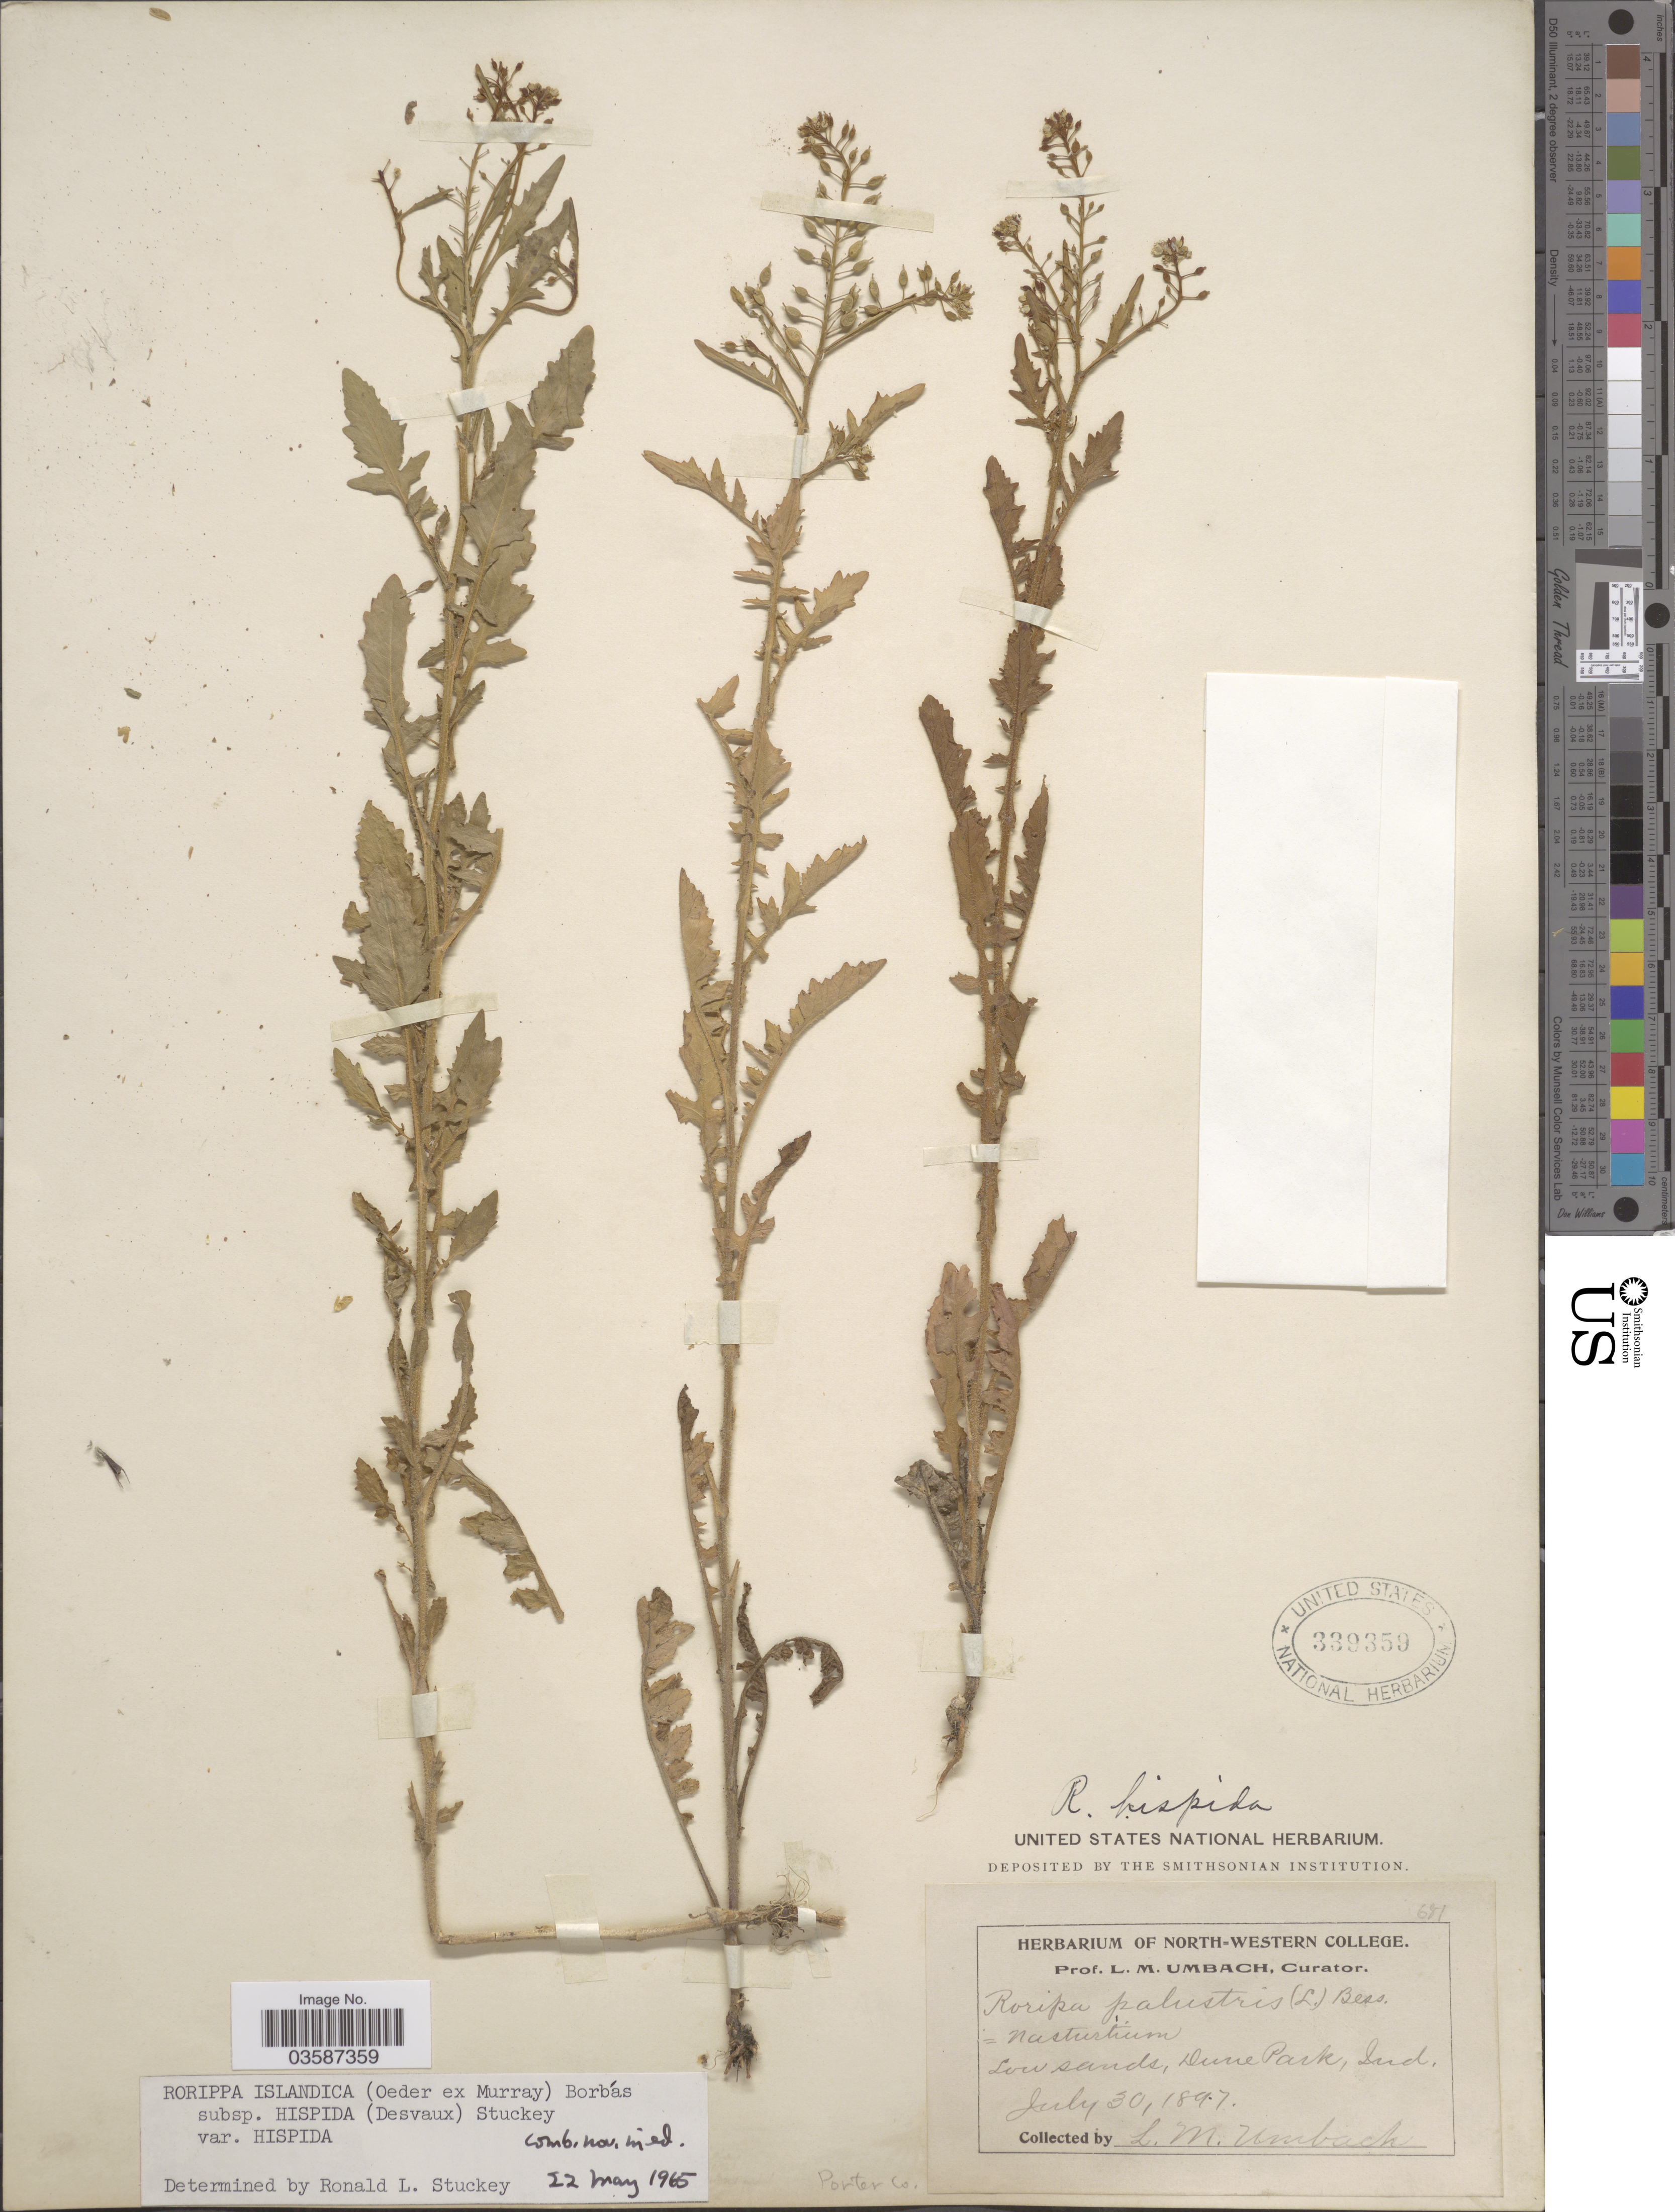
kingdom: Plantae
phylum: Tracheophyta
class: Magnoliopsida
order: Brassicales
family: Brassicaceae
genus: Rorippa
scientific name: Rorippa islandica var. hispida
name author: (Desv.) Butters & Abbe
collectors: L. M. Umbach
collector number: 681*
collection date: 1897-07-30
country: United States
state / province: Indiana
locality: Low sands, Dune Park. Porter Co.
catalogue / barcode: US 339359